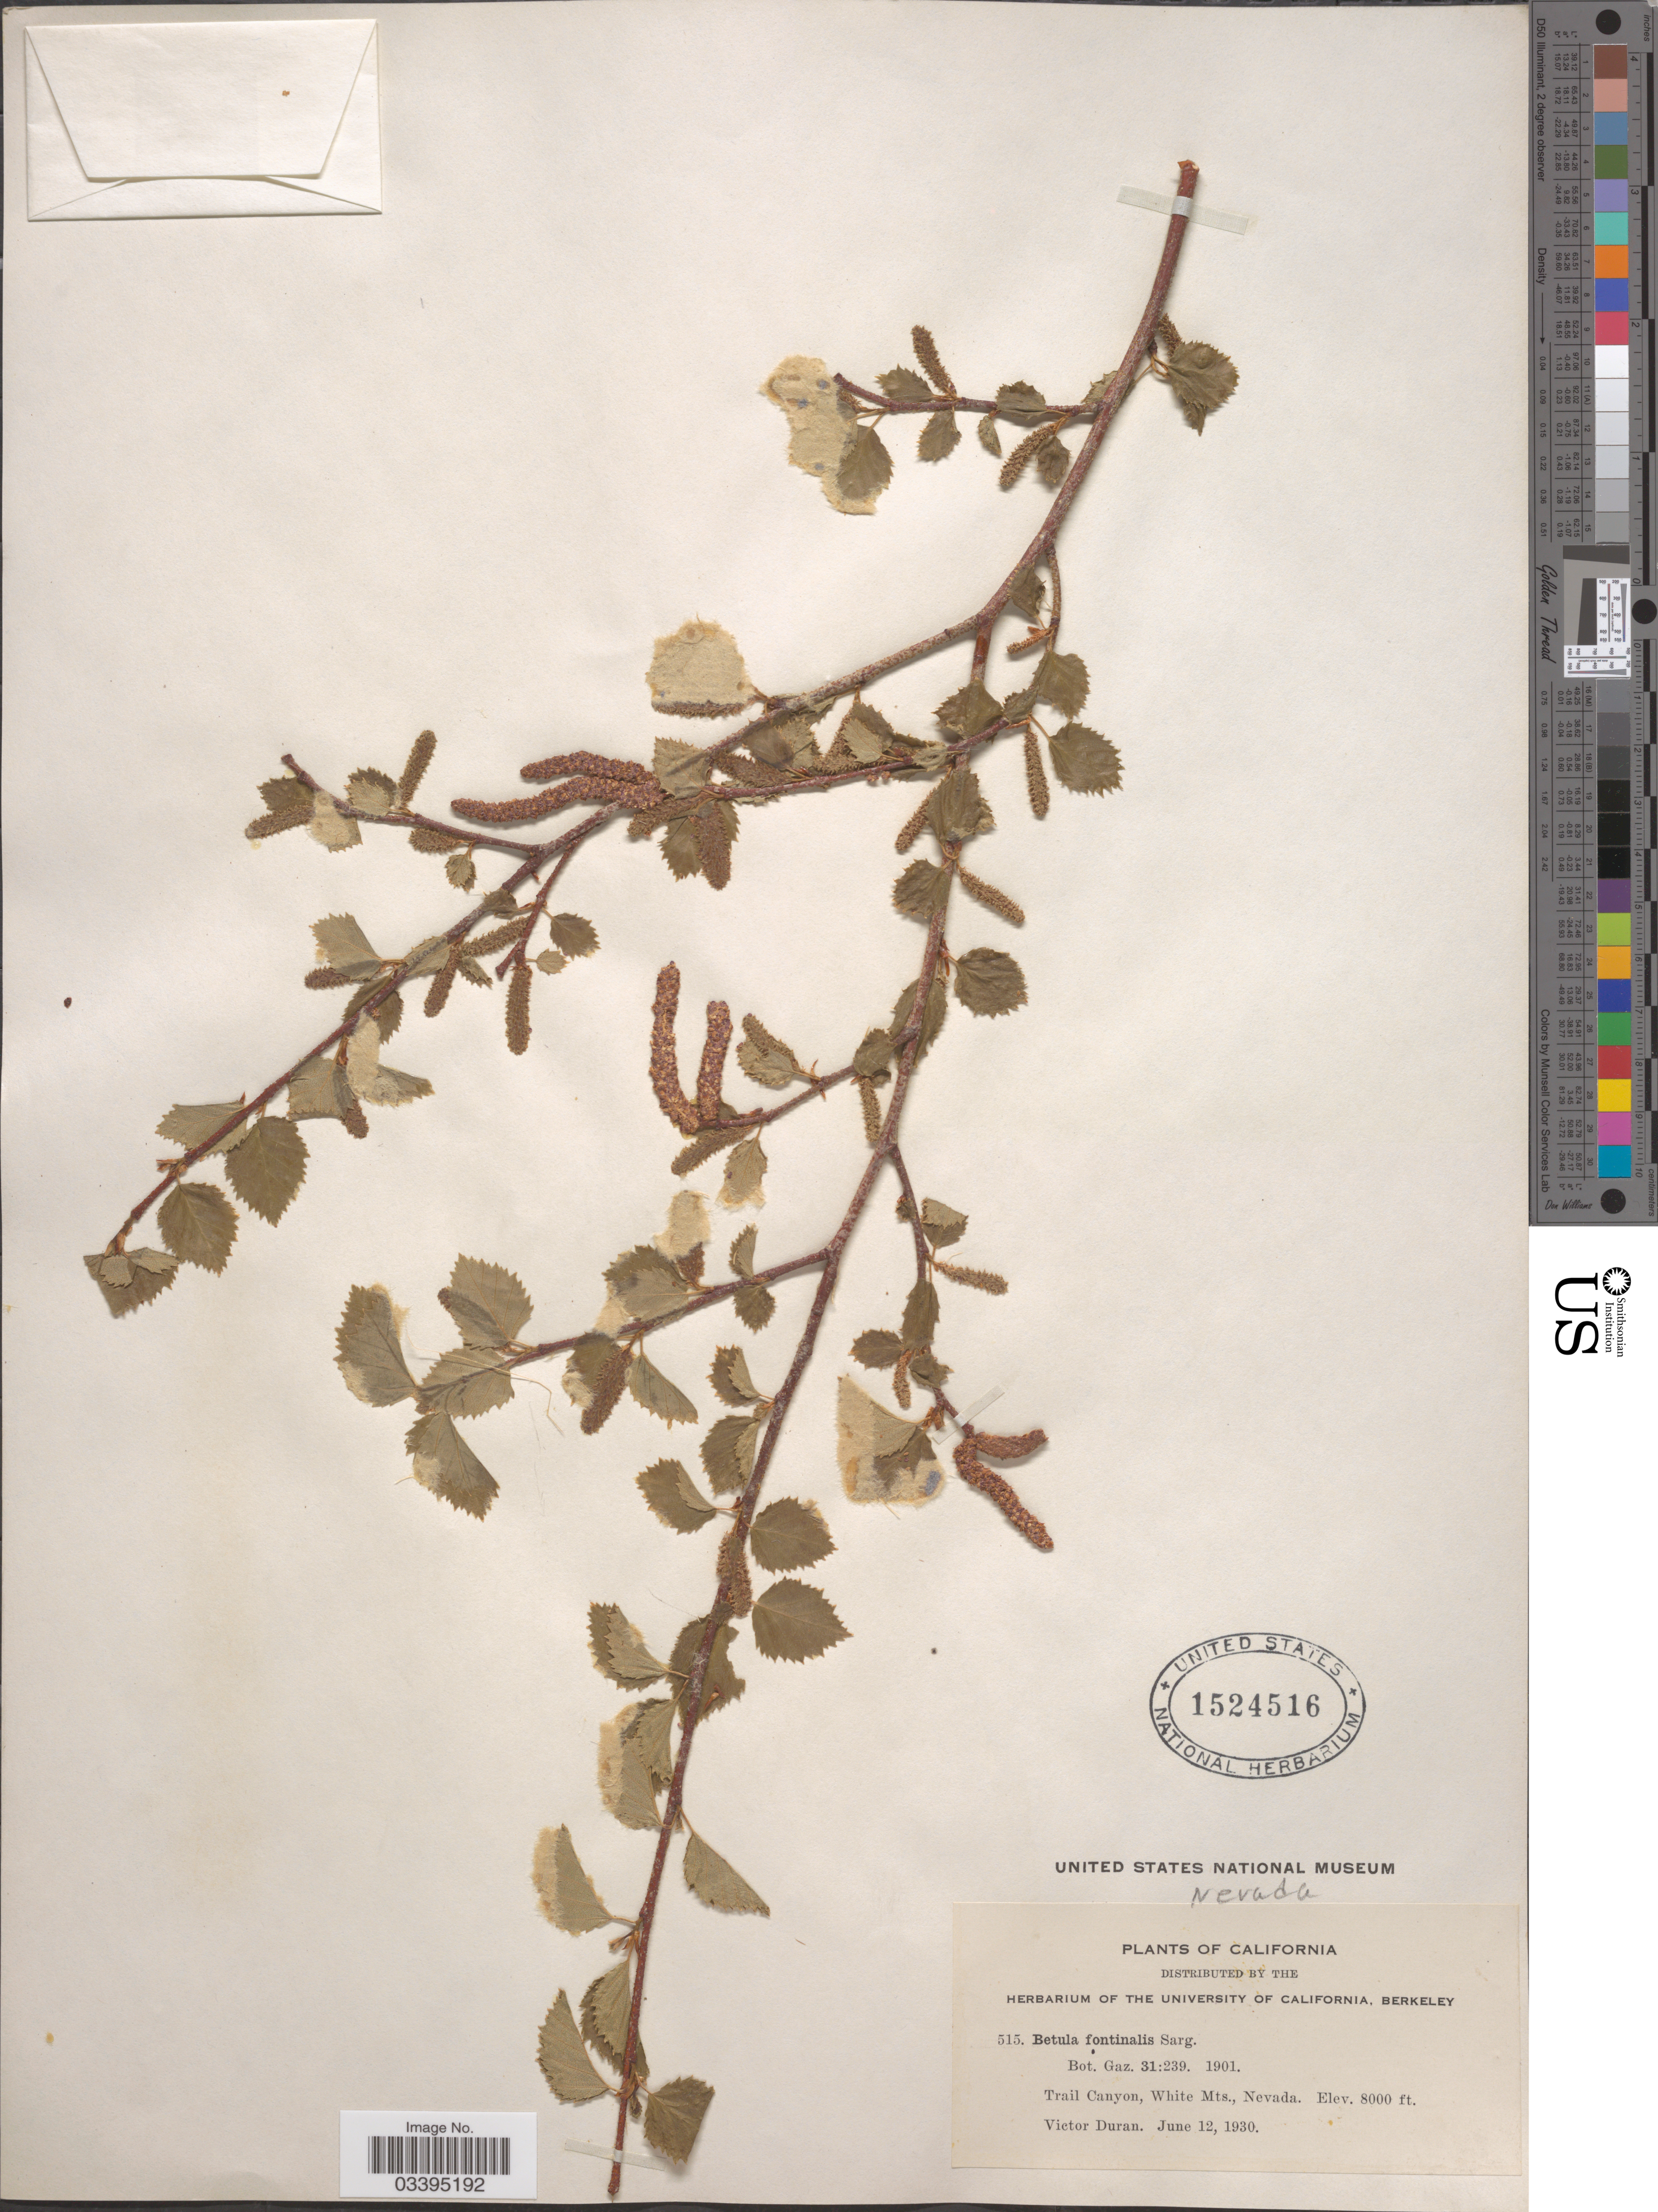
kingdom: Plantae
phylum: Tracheophyta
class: Magnoliopsida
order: Fagales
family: Betulaceae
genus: Betula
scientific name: Betula fontinalis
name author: Sarg.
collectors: V. Duran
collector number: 515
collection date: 1930-06-12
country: United States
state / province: Nevada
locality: Trail Canyon, White Mts.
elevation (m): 2438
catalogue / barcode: US 1524516